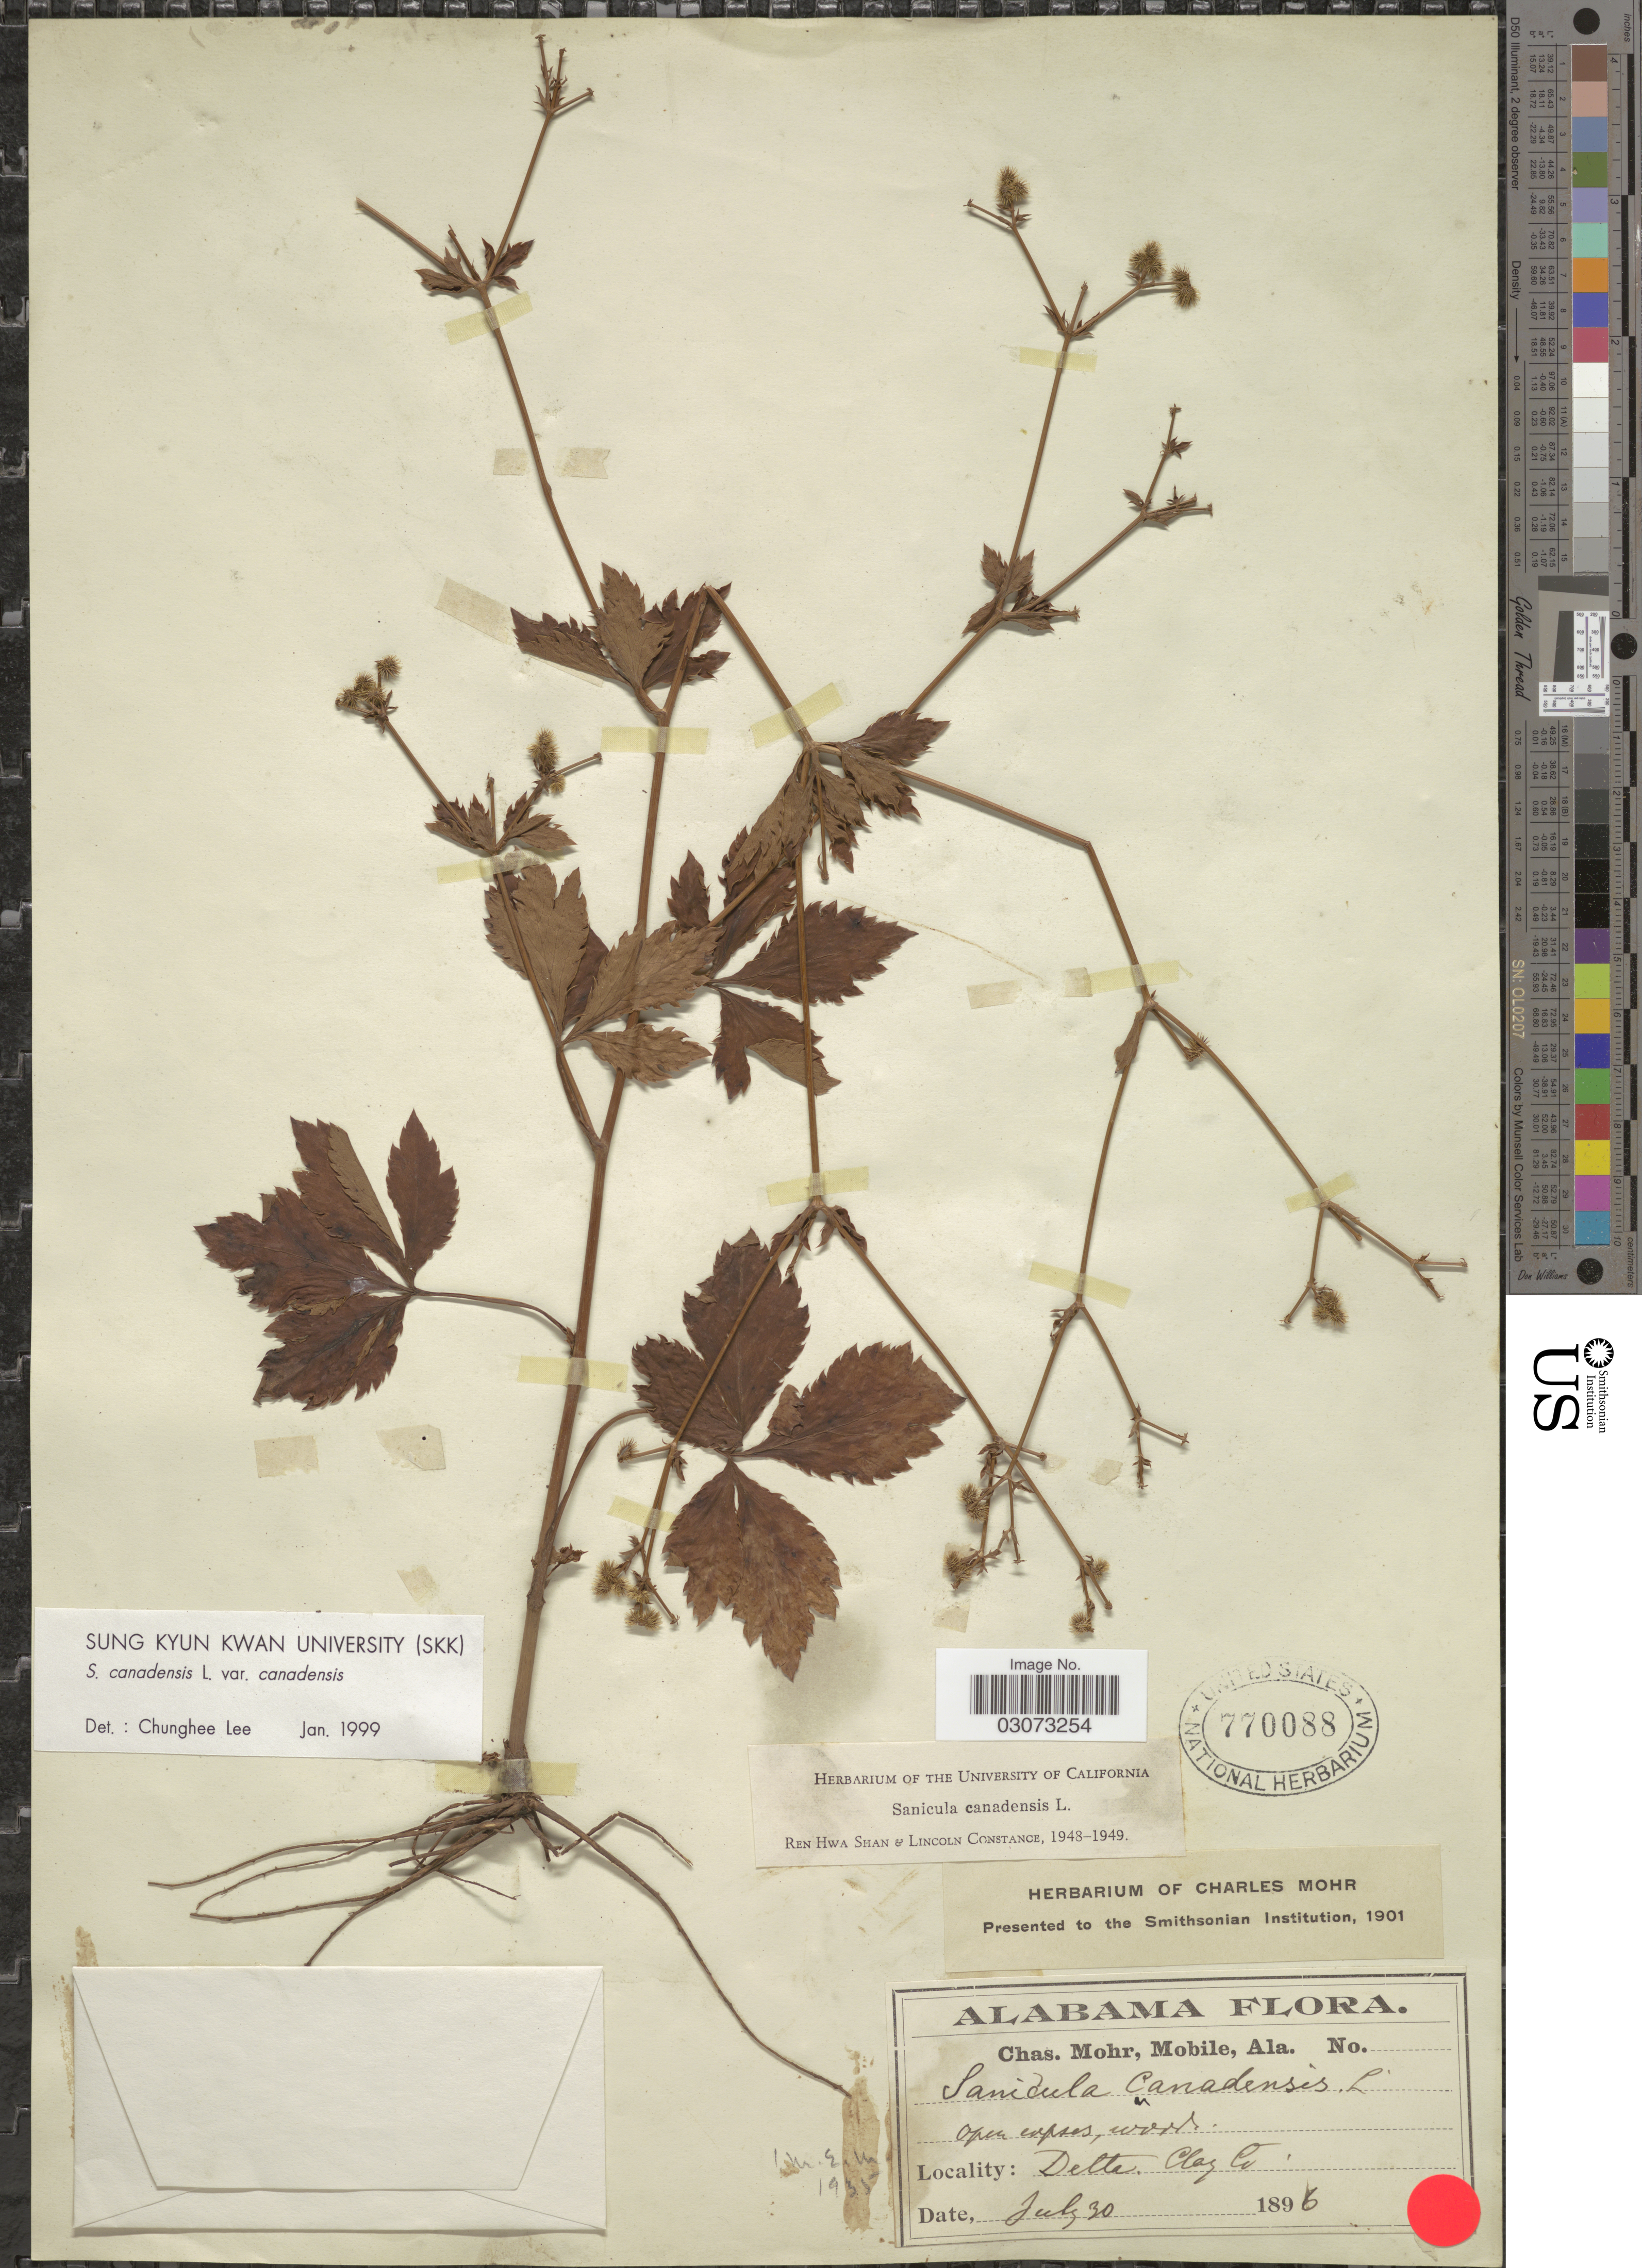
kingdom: Plantae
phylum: Tracheophyta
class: Magnoliopsida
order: Apiales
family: Apiaceae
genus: Sanicula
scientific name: Sanicula canadensis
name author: L.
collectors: Mohr, C. T. (herbarium)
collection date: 1896-07-30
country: United States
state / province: Alabama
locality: Delta. Clay Co.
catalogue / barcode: US 770088